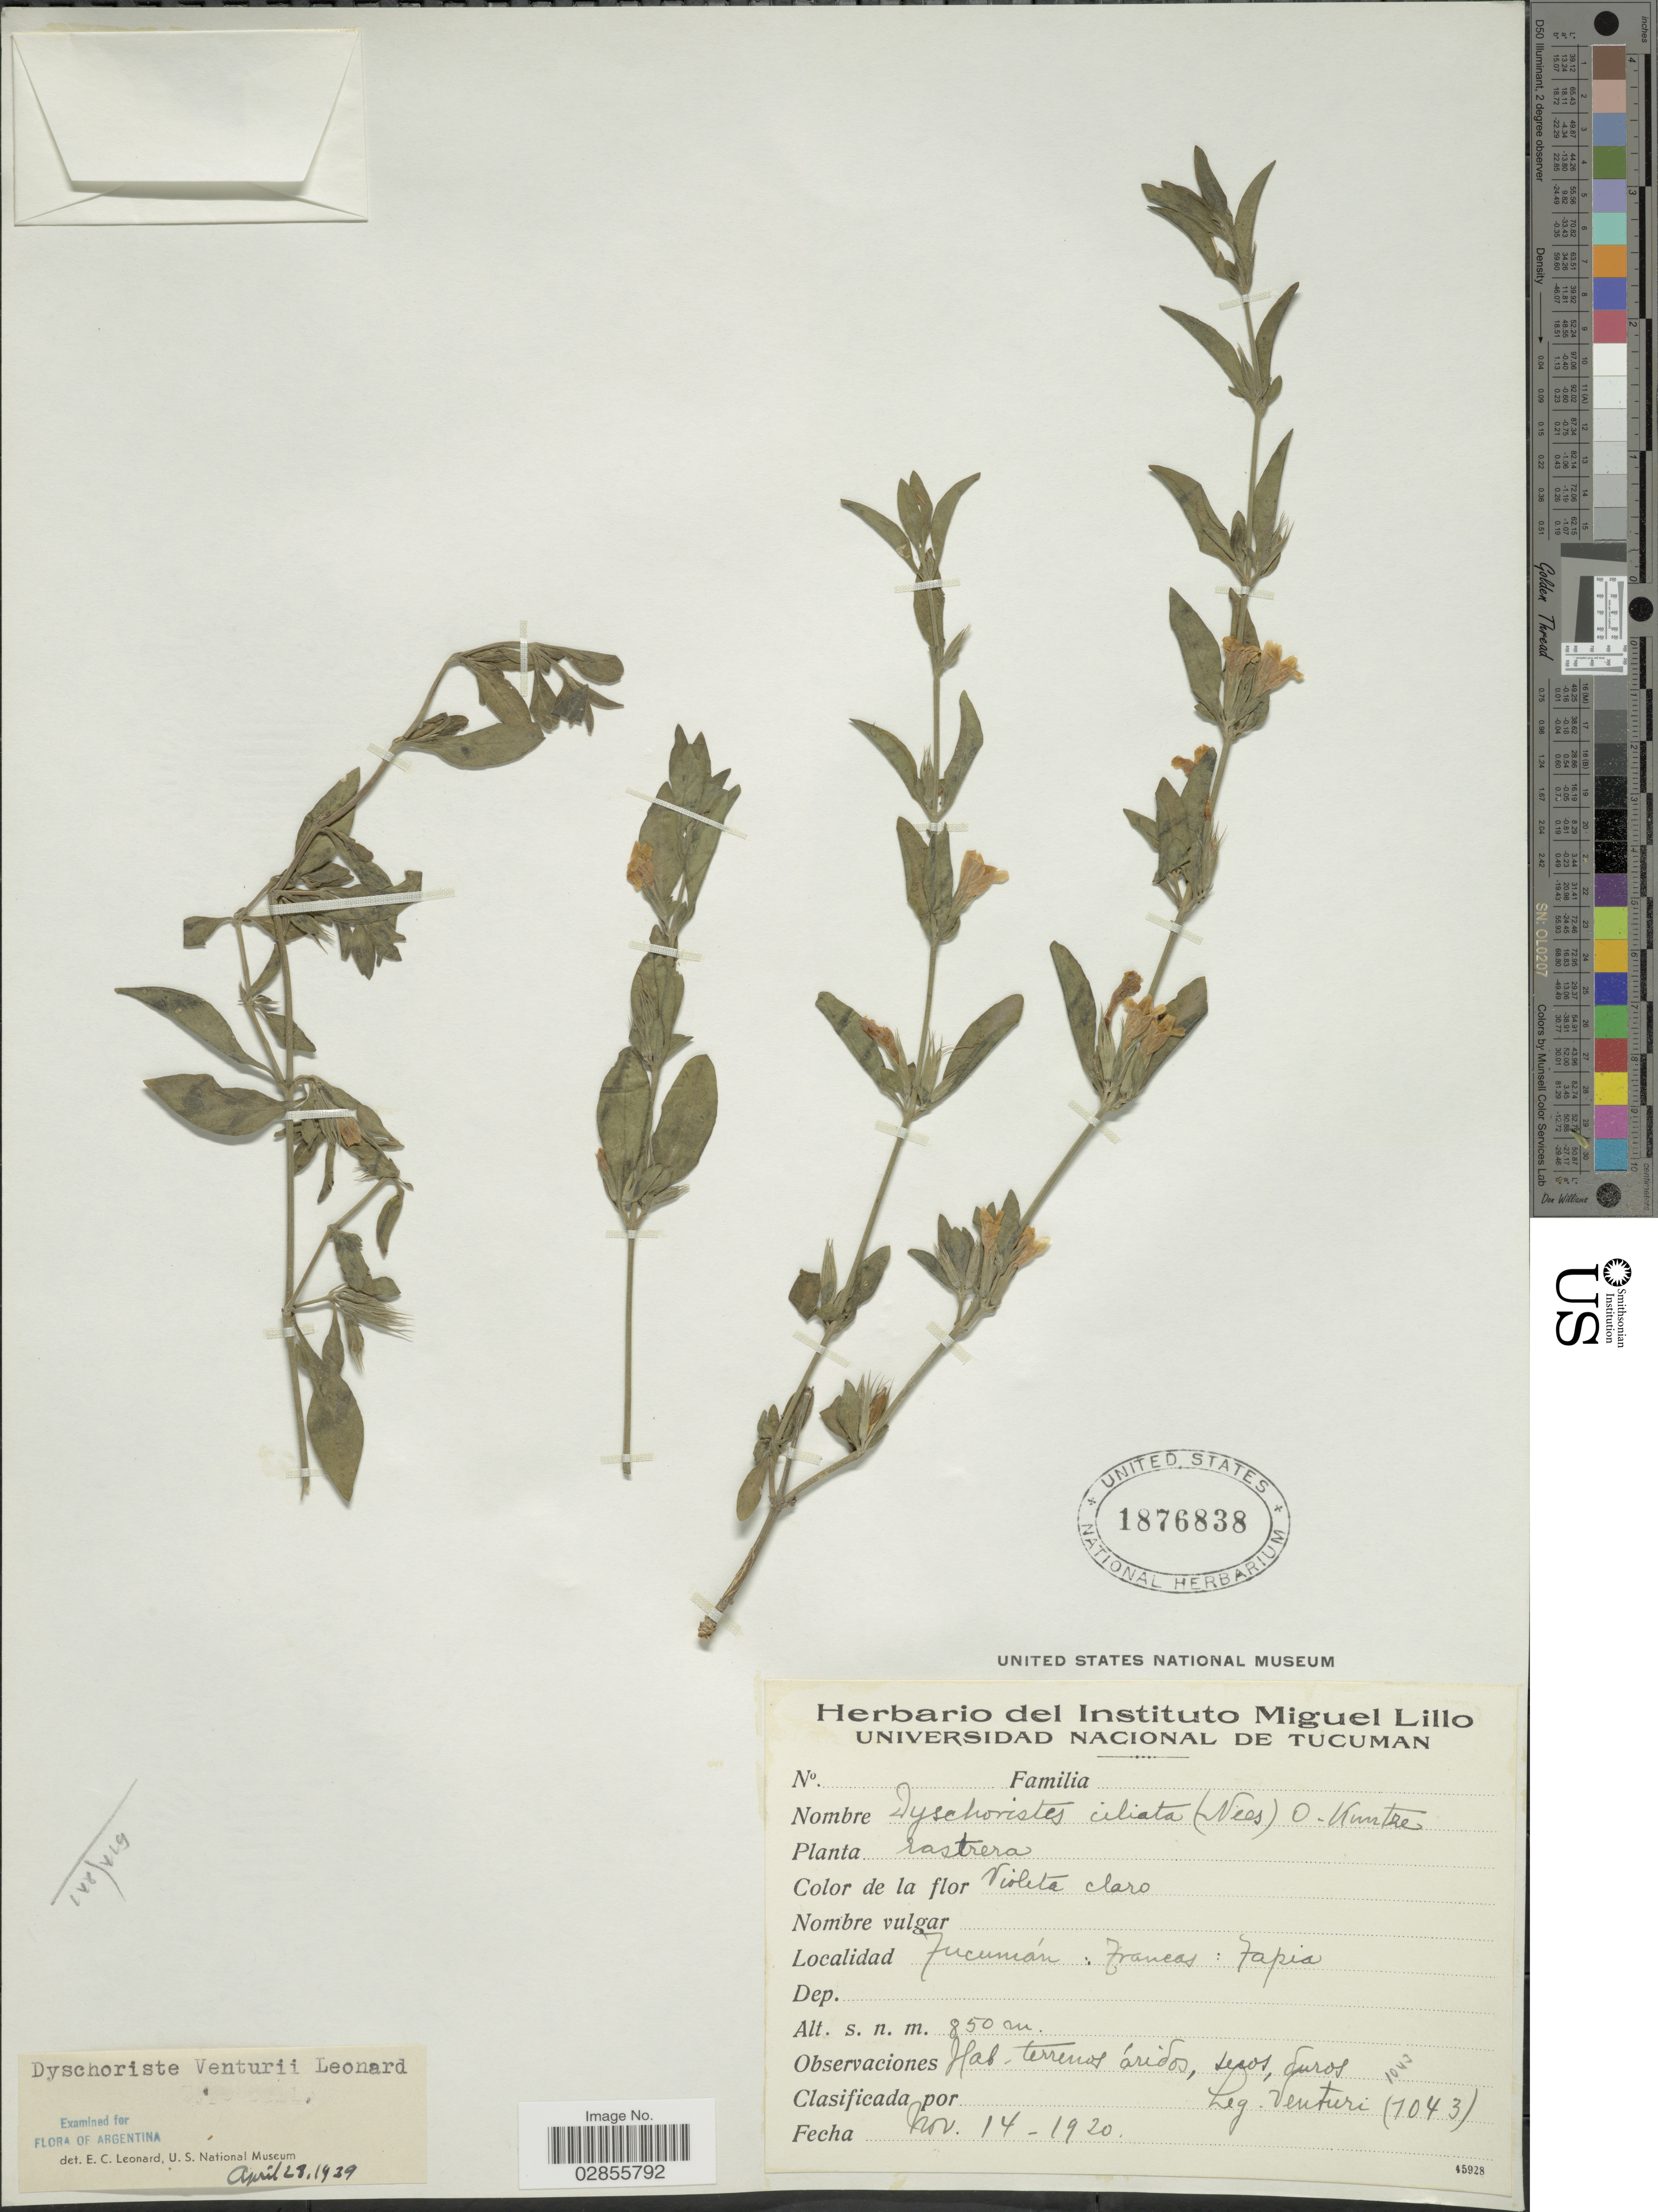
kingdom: Plantae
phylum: Tracheophyta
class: Magnoliopsida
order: Lamiales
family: Acanthaceae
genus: Dyschoriste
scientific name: Dyschoriste venturii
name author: Leonard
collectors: Venturi, --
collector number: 1043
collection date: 1920-11-14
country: Argentina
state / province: Tucuman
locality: Trancas: Tapia.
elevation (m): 850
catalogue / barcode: US 1876838